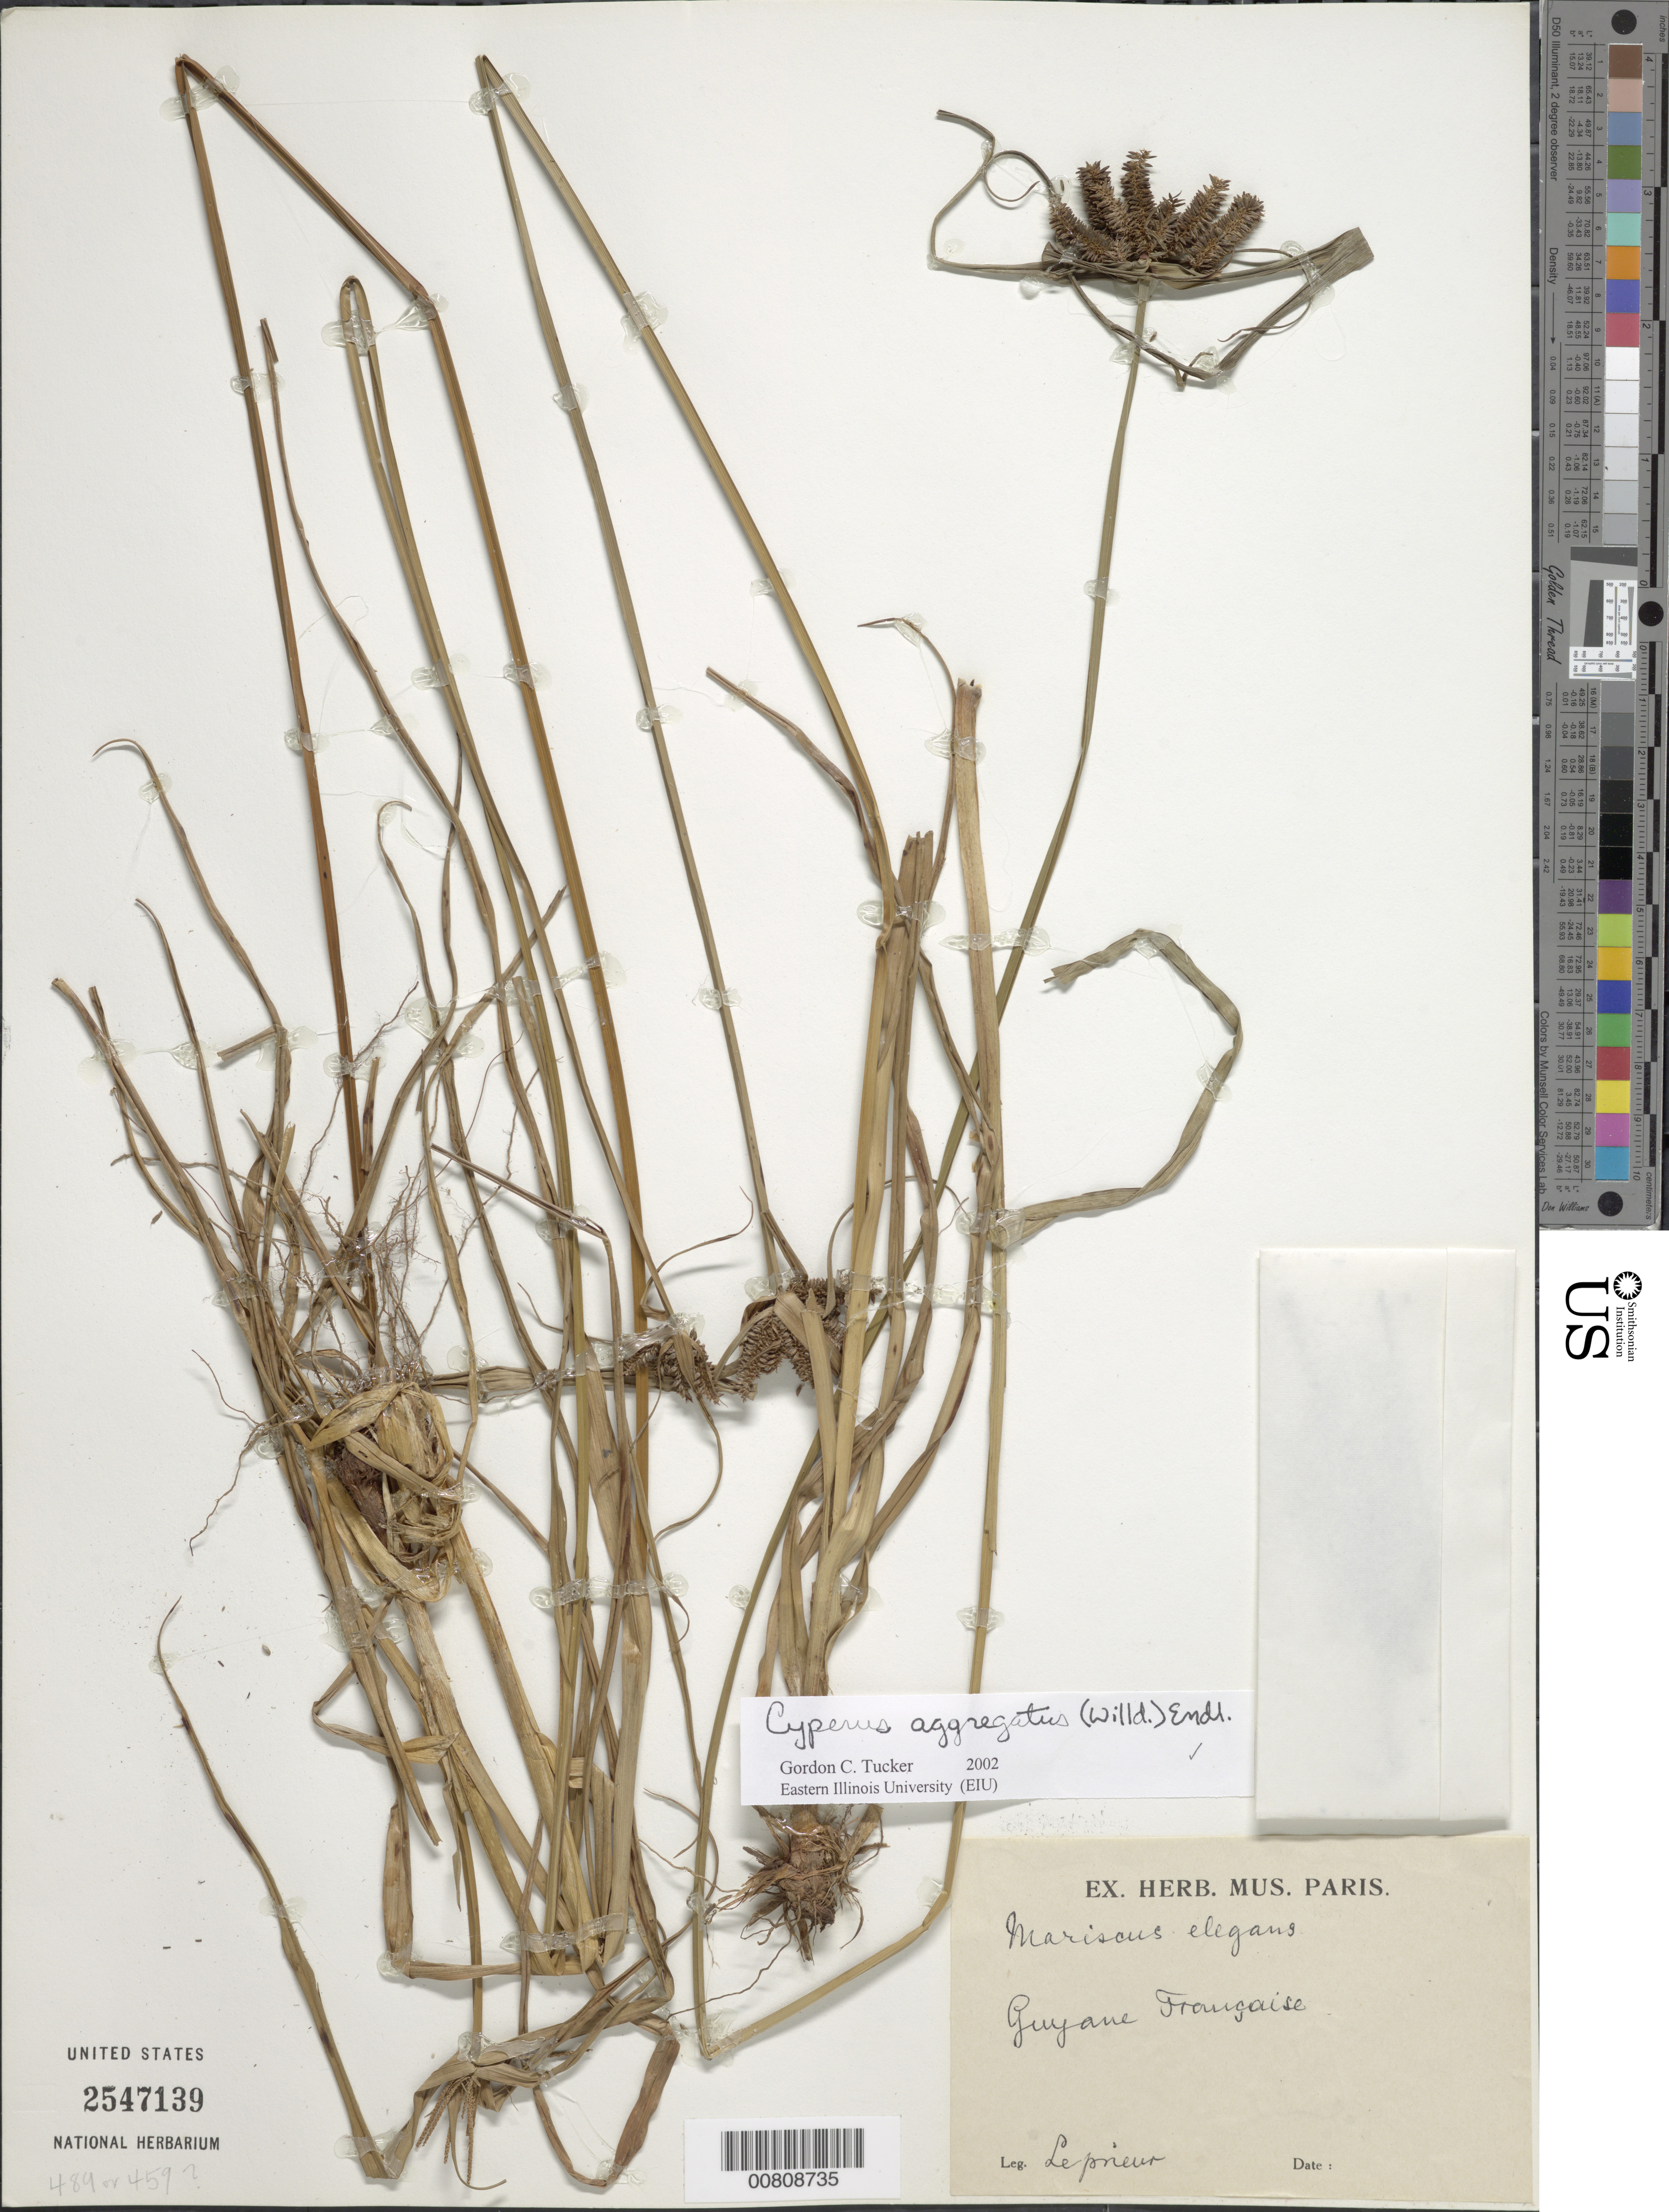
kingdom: Plantae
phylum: Tracheophyta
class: Liliopsida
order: Poales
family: Cyperaceae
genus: Cyperus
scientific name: Cyperus aggregatus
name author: (Willd.) Endl.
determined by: Tucker, G. C.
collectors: F. M. R. Leprieur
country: French Guiana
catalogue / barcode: US 2547139